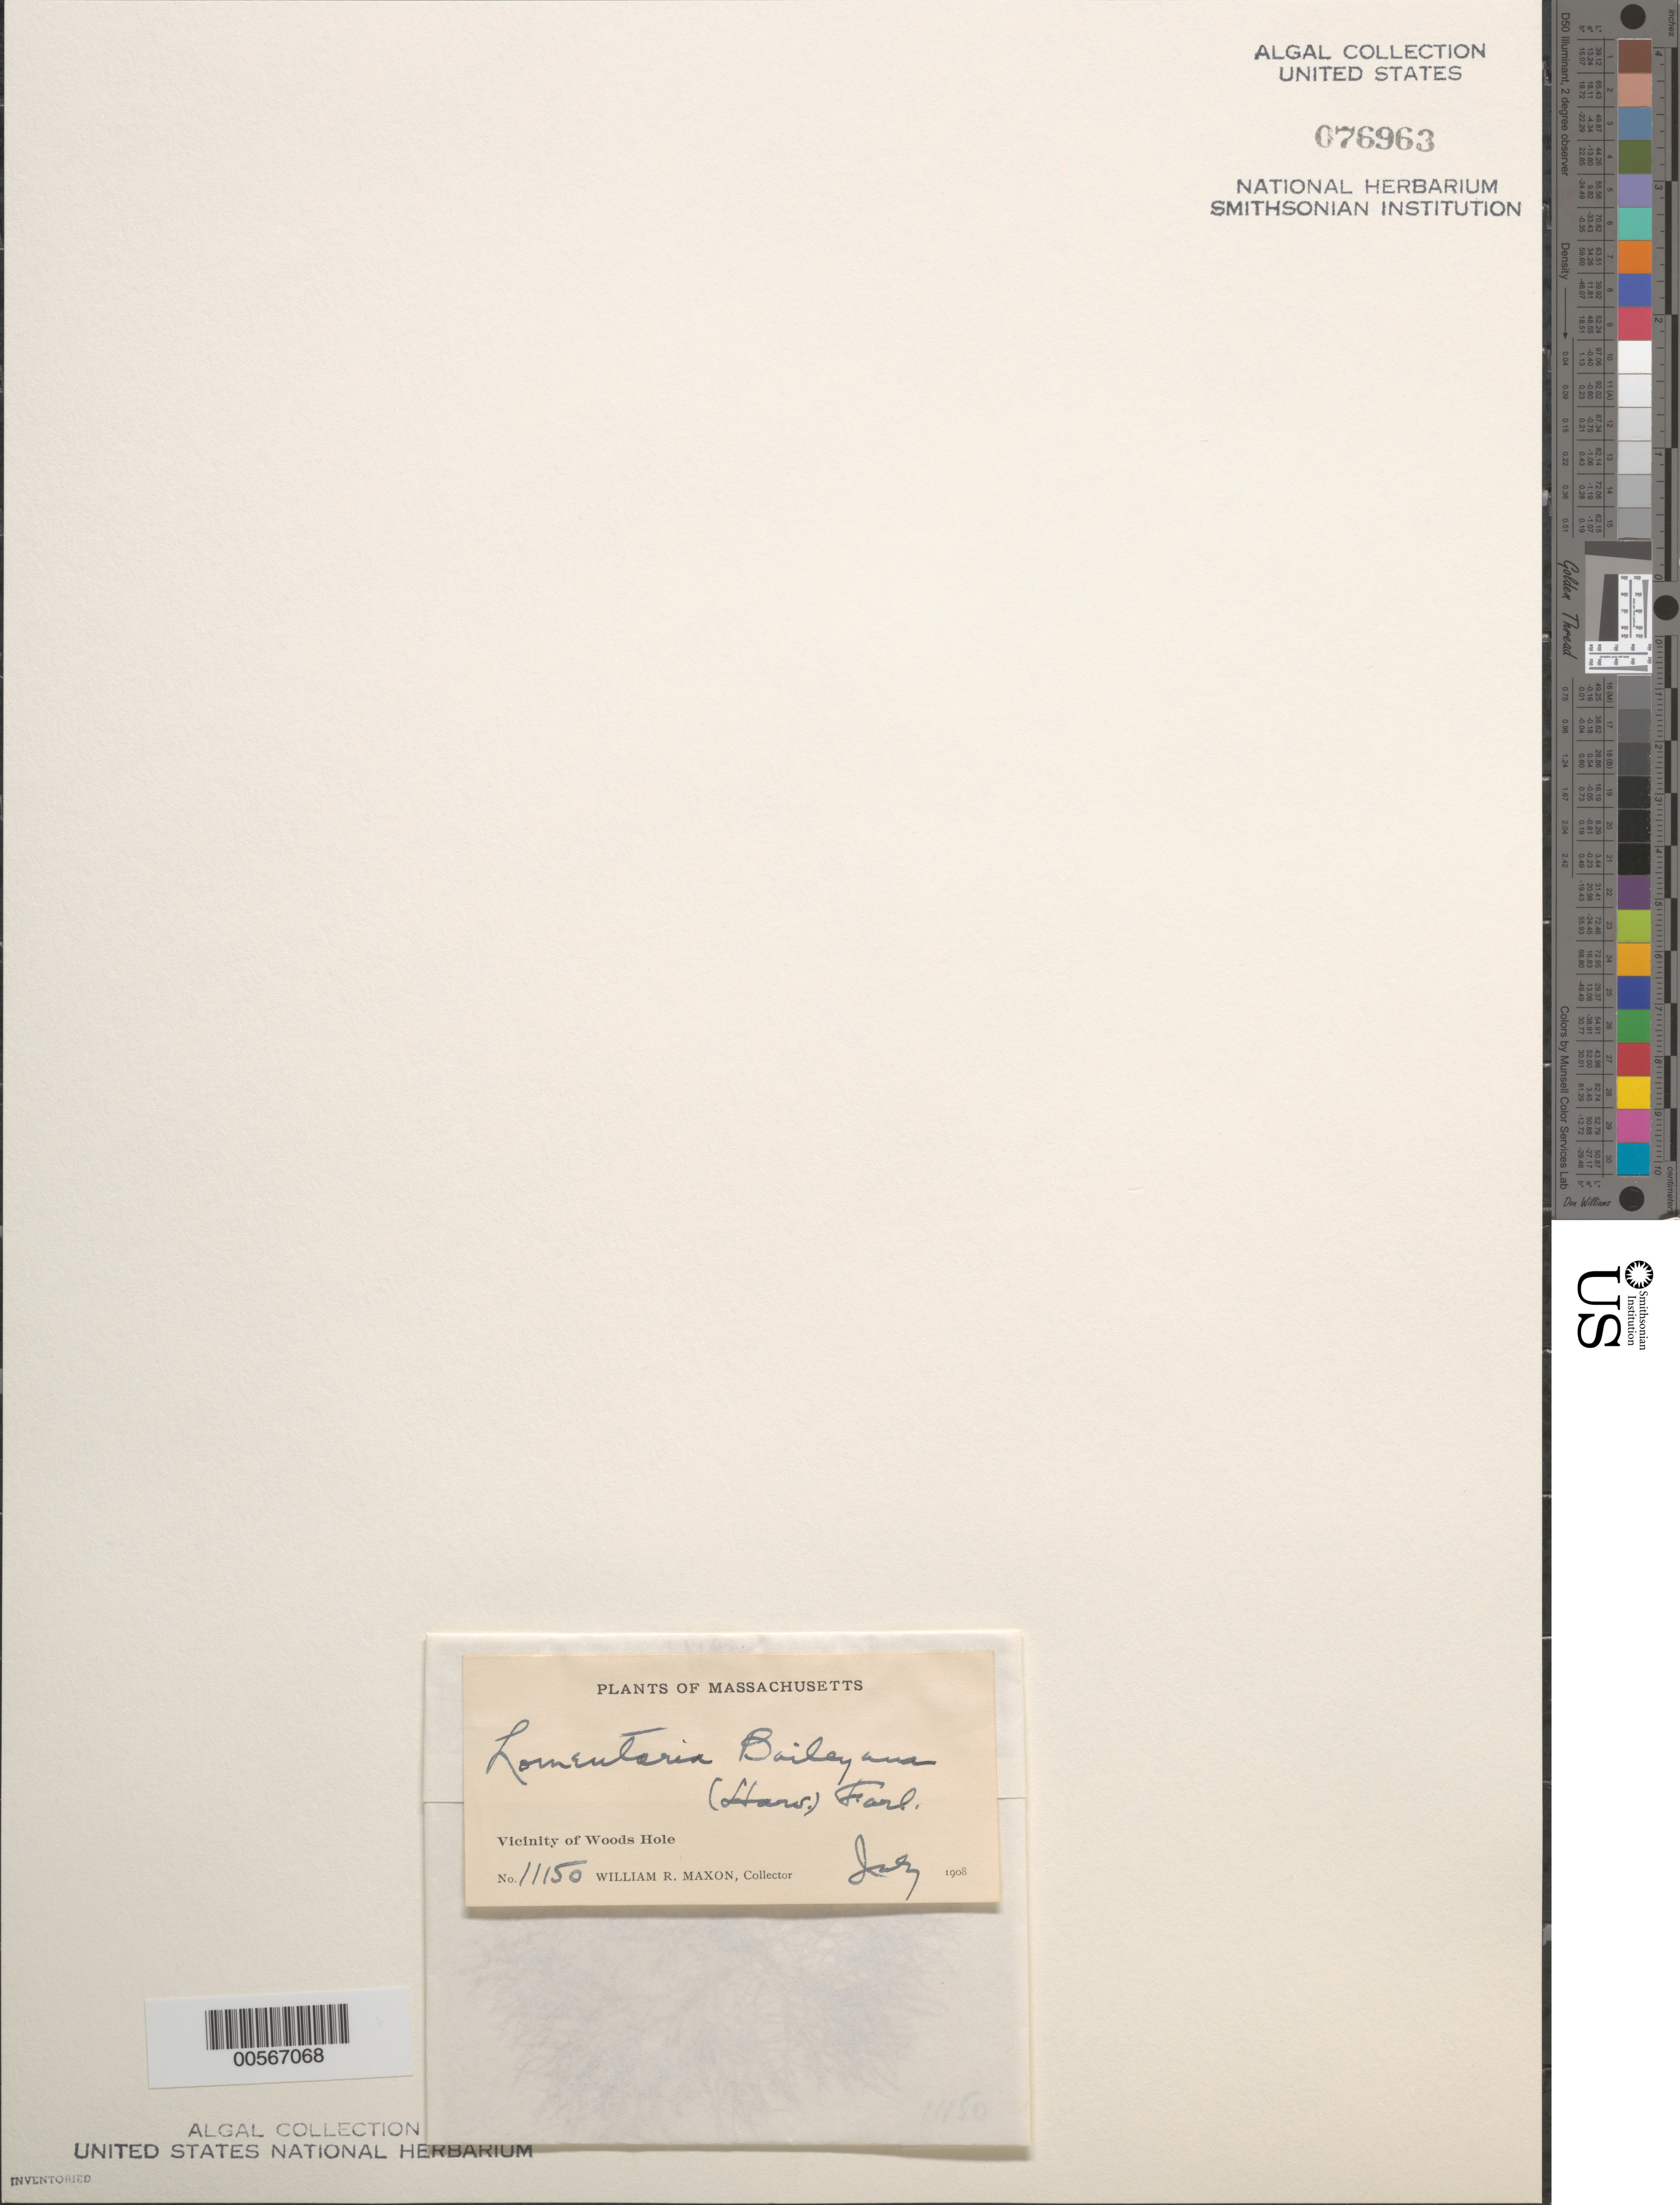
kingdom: Plantae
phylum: Rhodophyta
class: Florideophyceae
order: Rhodymeniales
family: Lomentariaceae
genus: Hooperia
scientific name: Hooperia divaricata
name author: (Durant) M.J. Wynne et al.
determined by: Algae name updating Project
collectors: W. R. Maxon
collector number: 11150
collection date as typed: Jul 1908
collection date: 1908-07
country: United States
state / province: Massachusetts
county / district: Barnstable County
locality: Woods Hole area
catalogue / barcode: US 76963